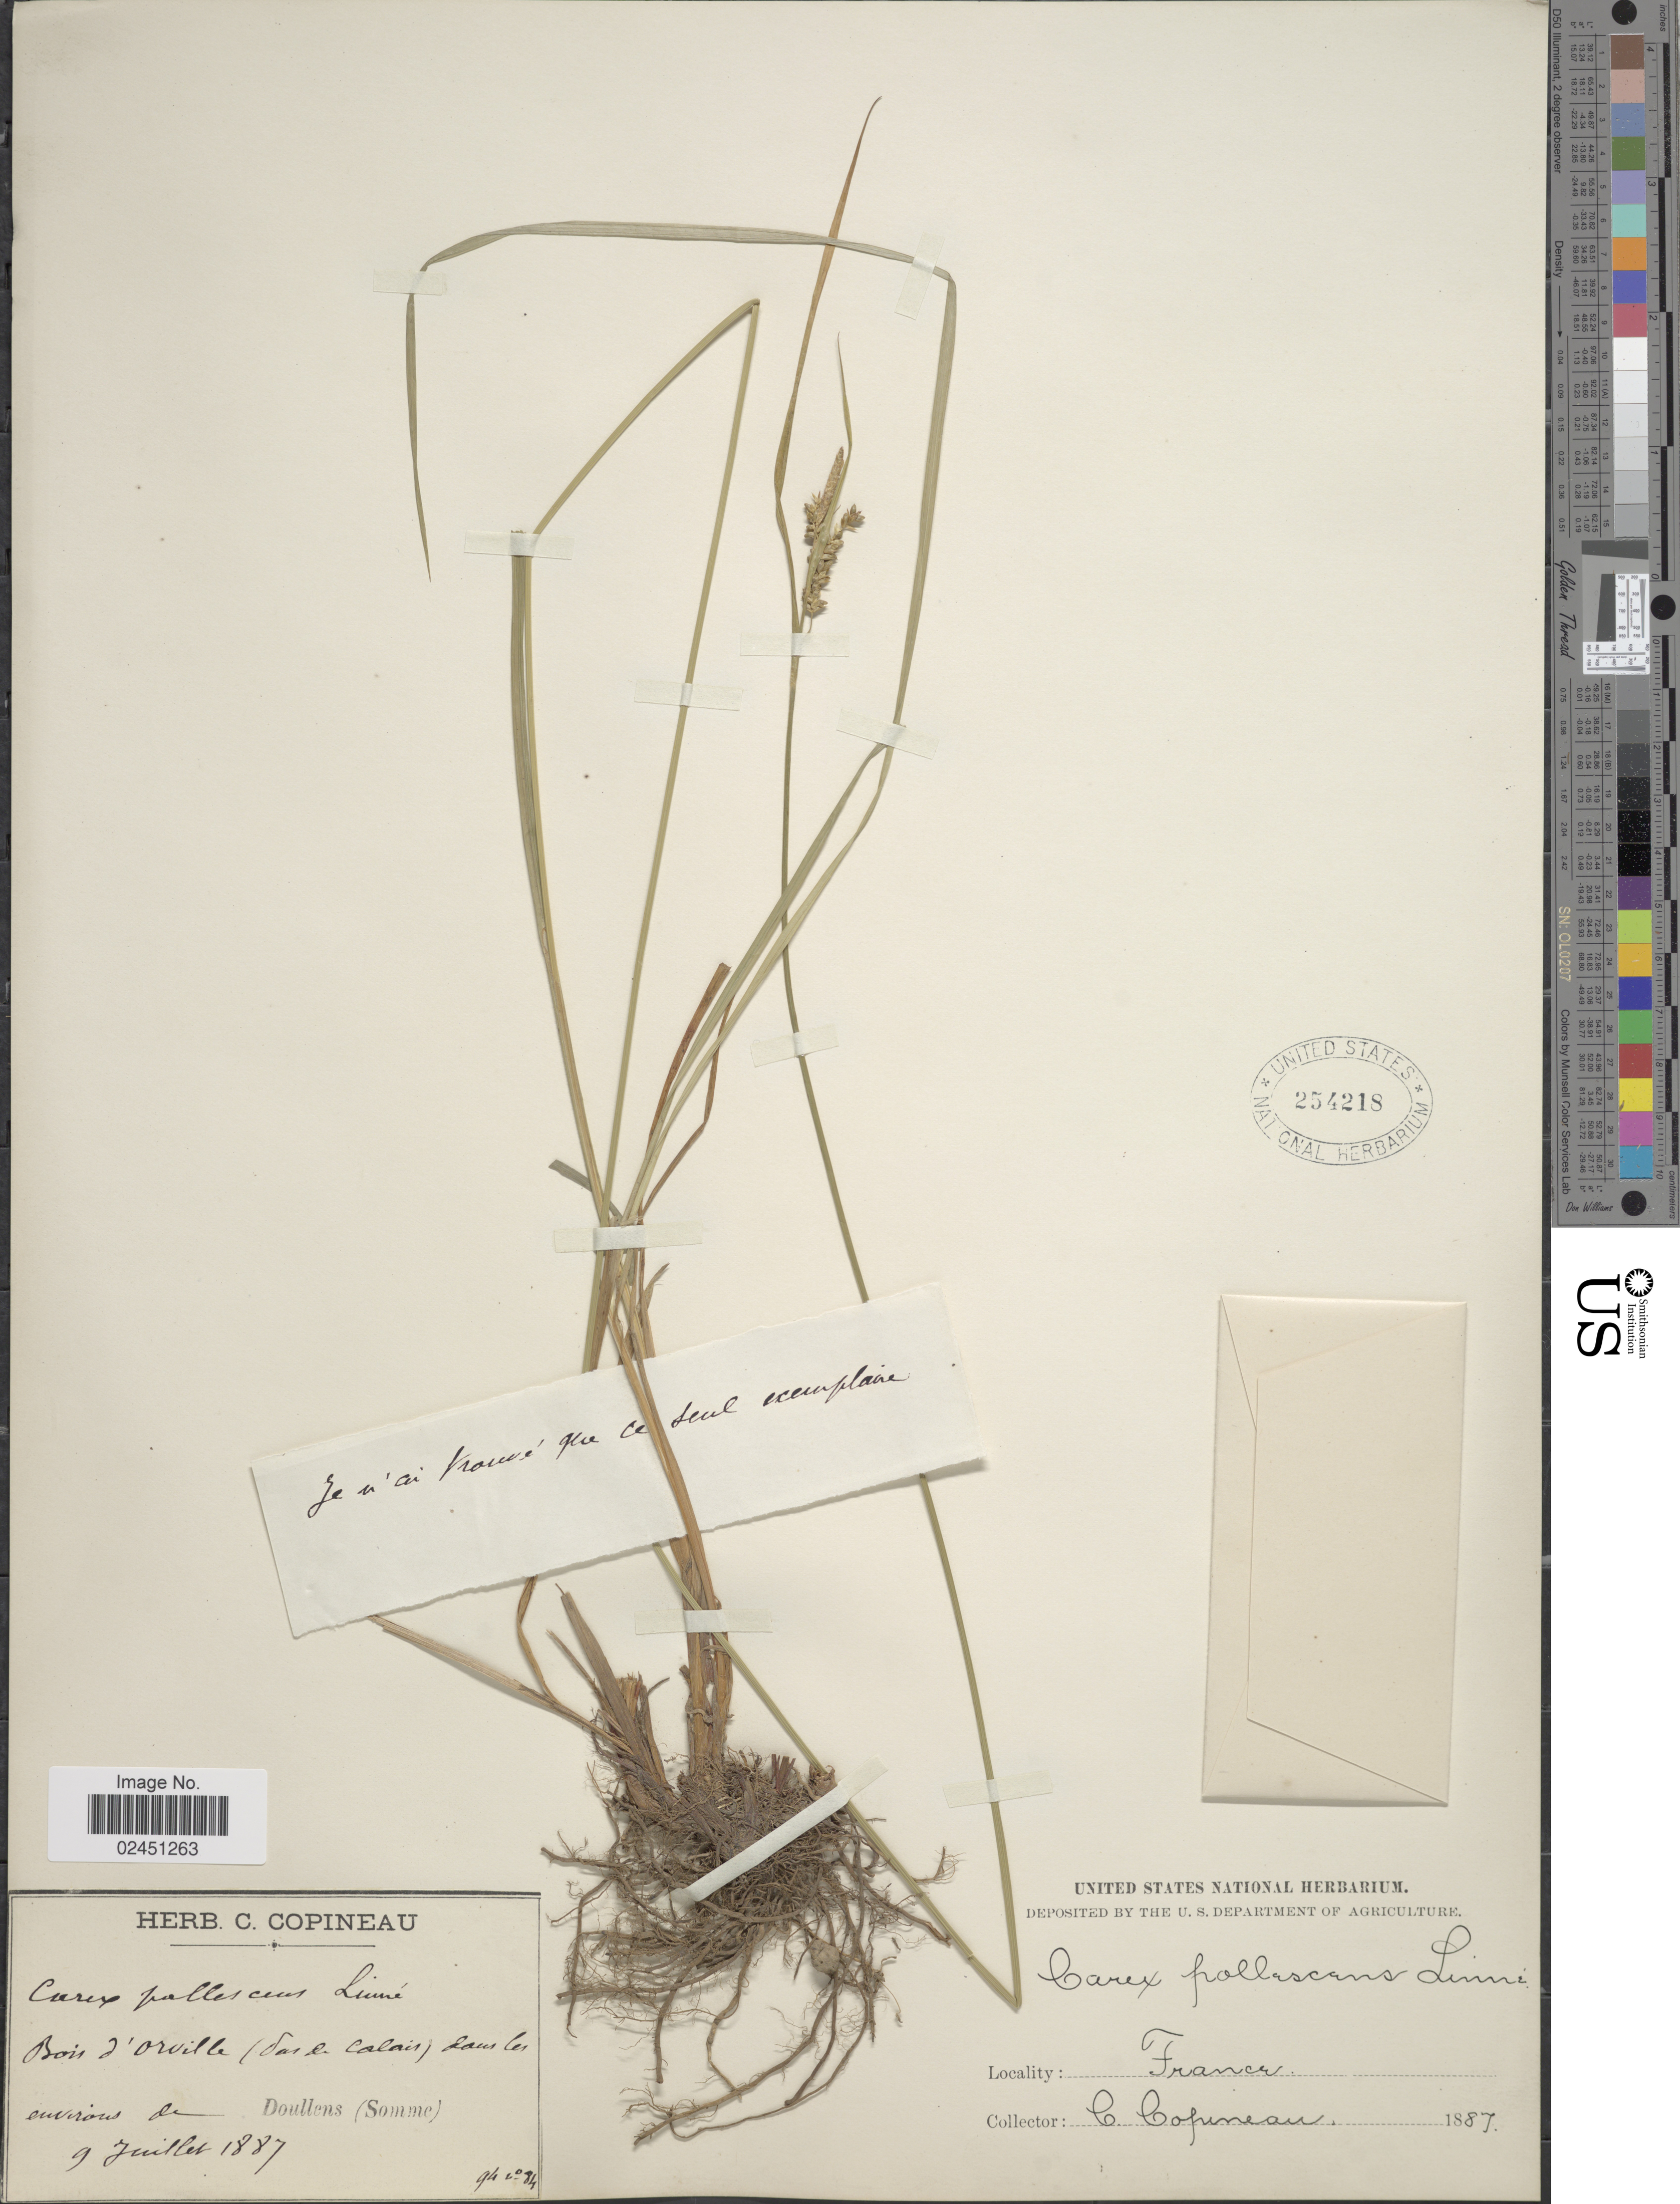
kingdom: Plantae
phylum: Tracheophyta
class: Liliopsida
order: Poales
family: Cyperaceae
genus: Carex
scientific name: Carex pallescens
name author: L.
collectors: C. Copineau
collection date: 1887-07-09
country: France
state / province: Hauts-de-France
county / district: Somme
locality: Bois d'Orville (Pas de Calais) dans les environs de Doullens (Somme) [Woods of Orville (Pas-de-Calais) in the surrounding area of Doullens (Somme)]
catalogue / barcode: US 254218